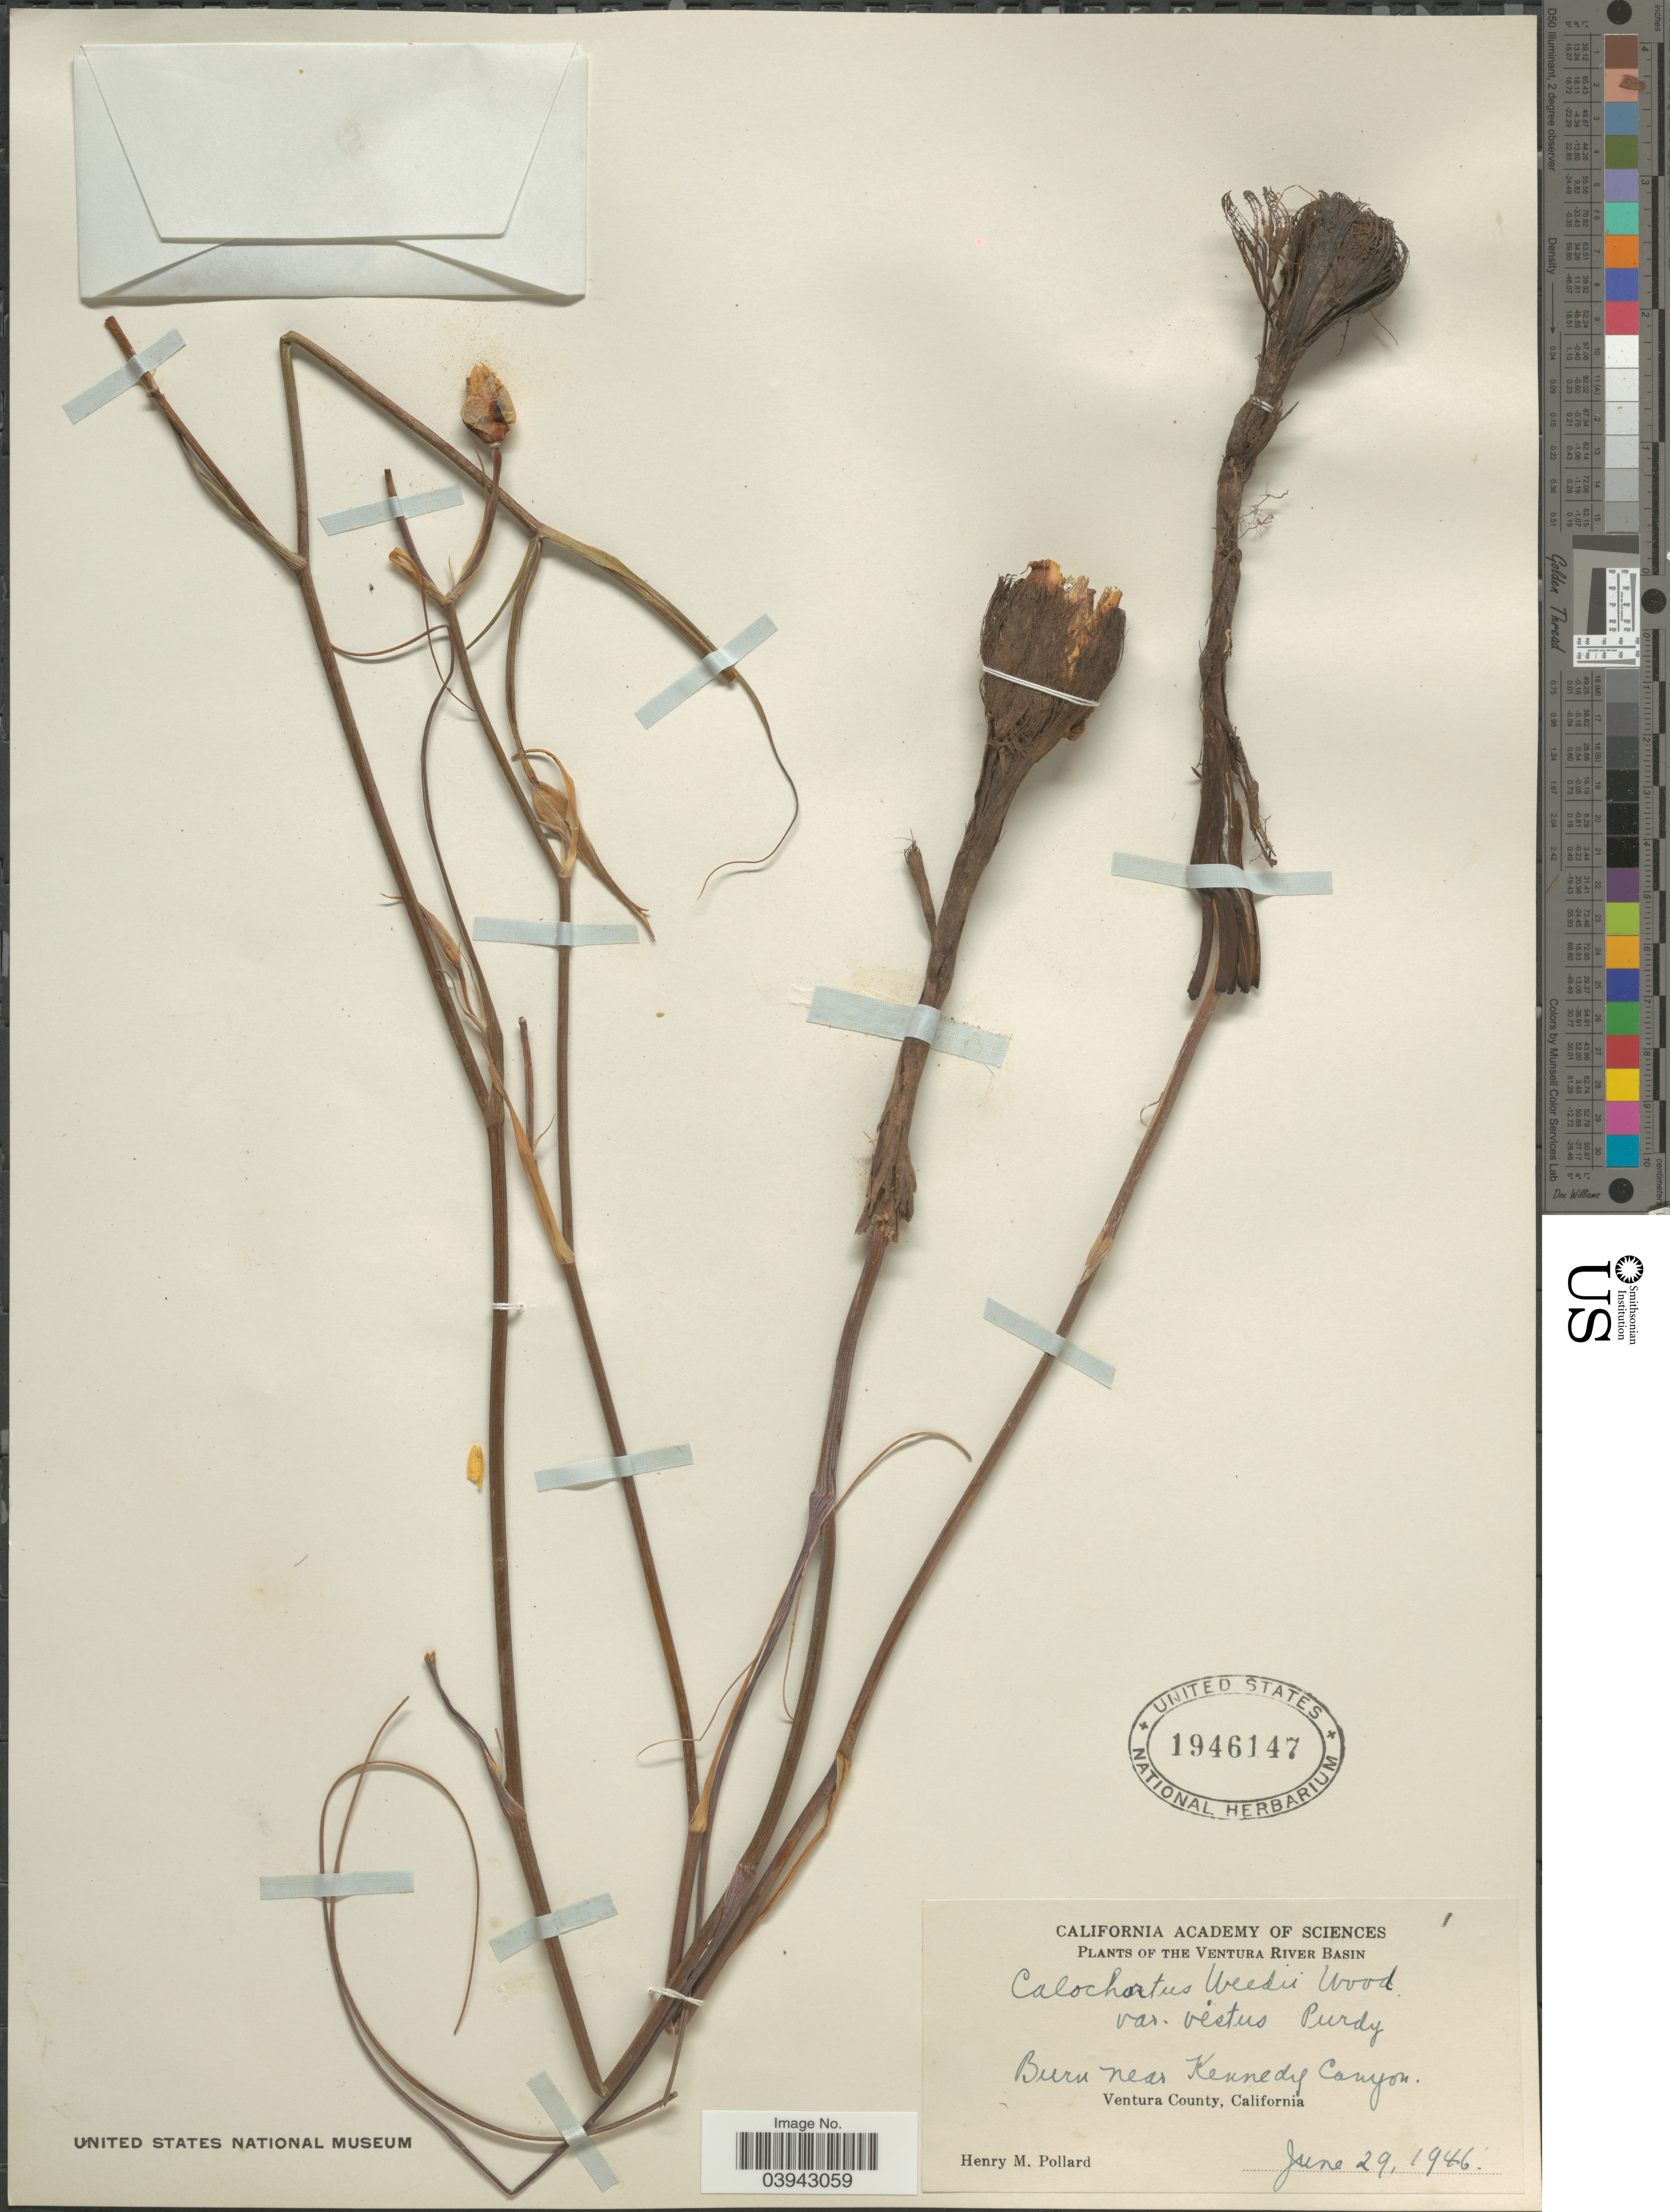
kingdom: Plantae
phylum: Tracheophyta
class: Liliopsida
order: Liliales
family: Liliaceae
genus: Calochortus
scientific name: Calochortus weedii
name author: Alph. Wood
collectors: H. M. Pollard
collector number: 1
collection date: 1946-06-29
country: United States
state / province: California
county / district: Ventura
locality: The Ventura River Basin. Burn near Kennedy Canyon. Ventura County.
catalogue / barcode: US 1946147